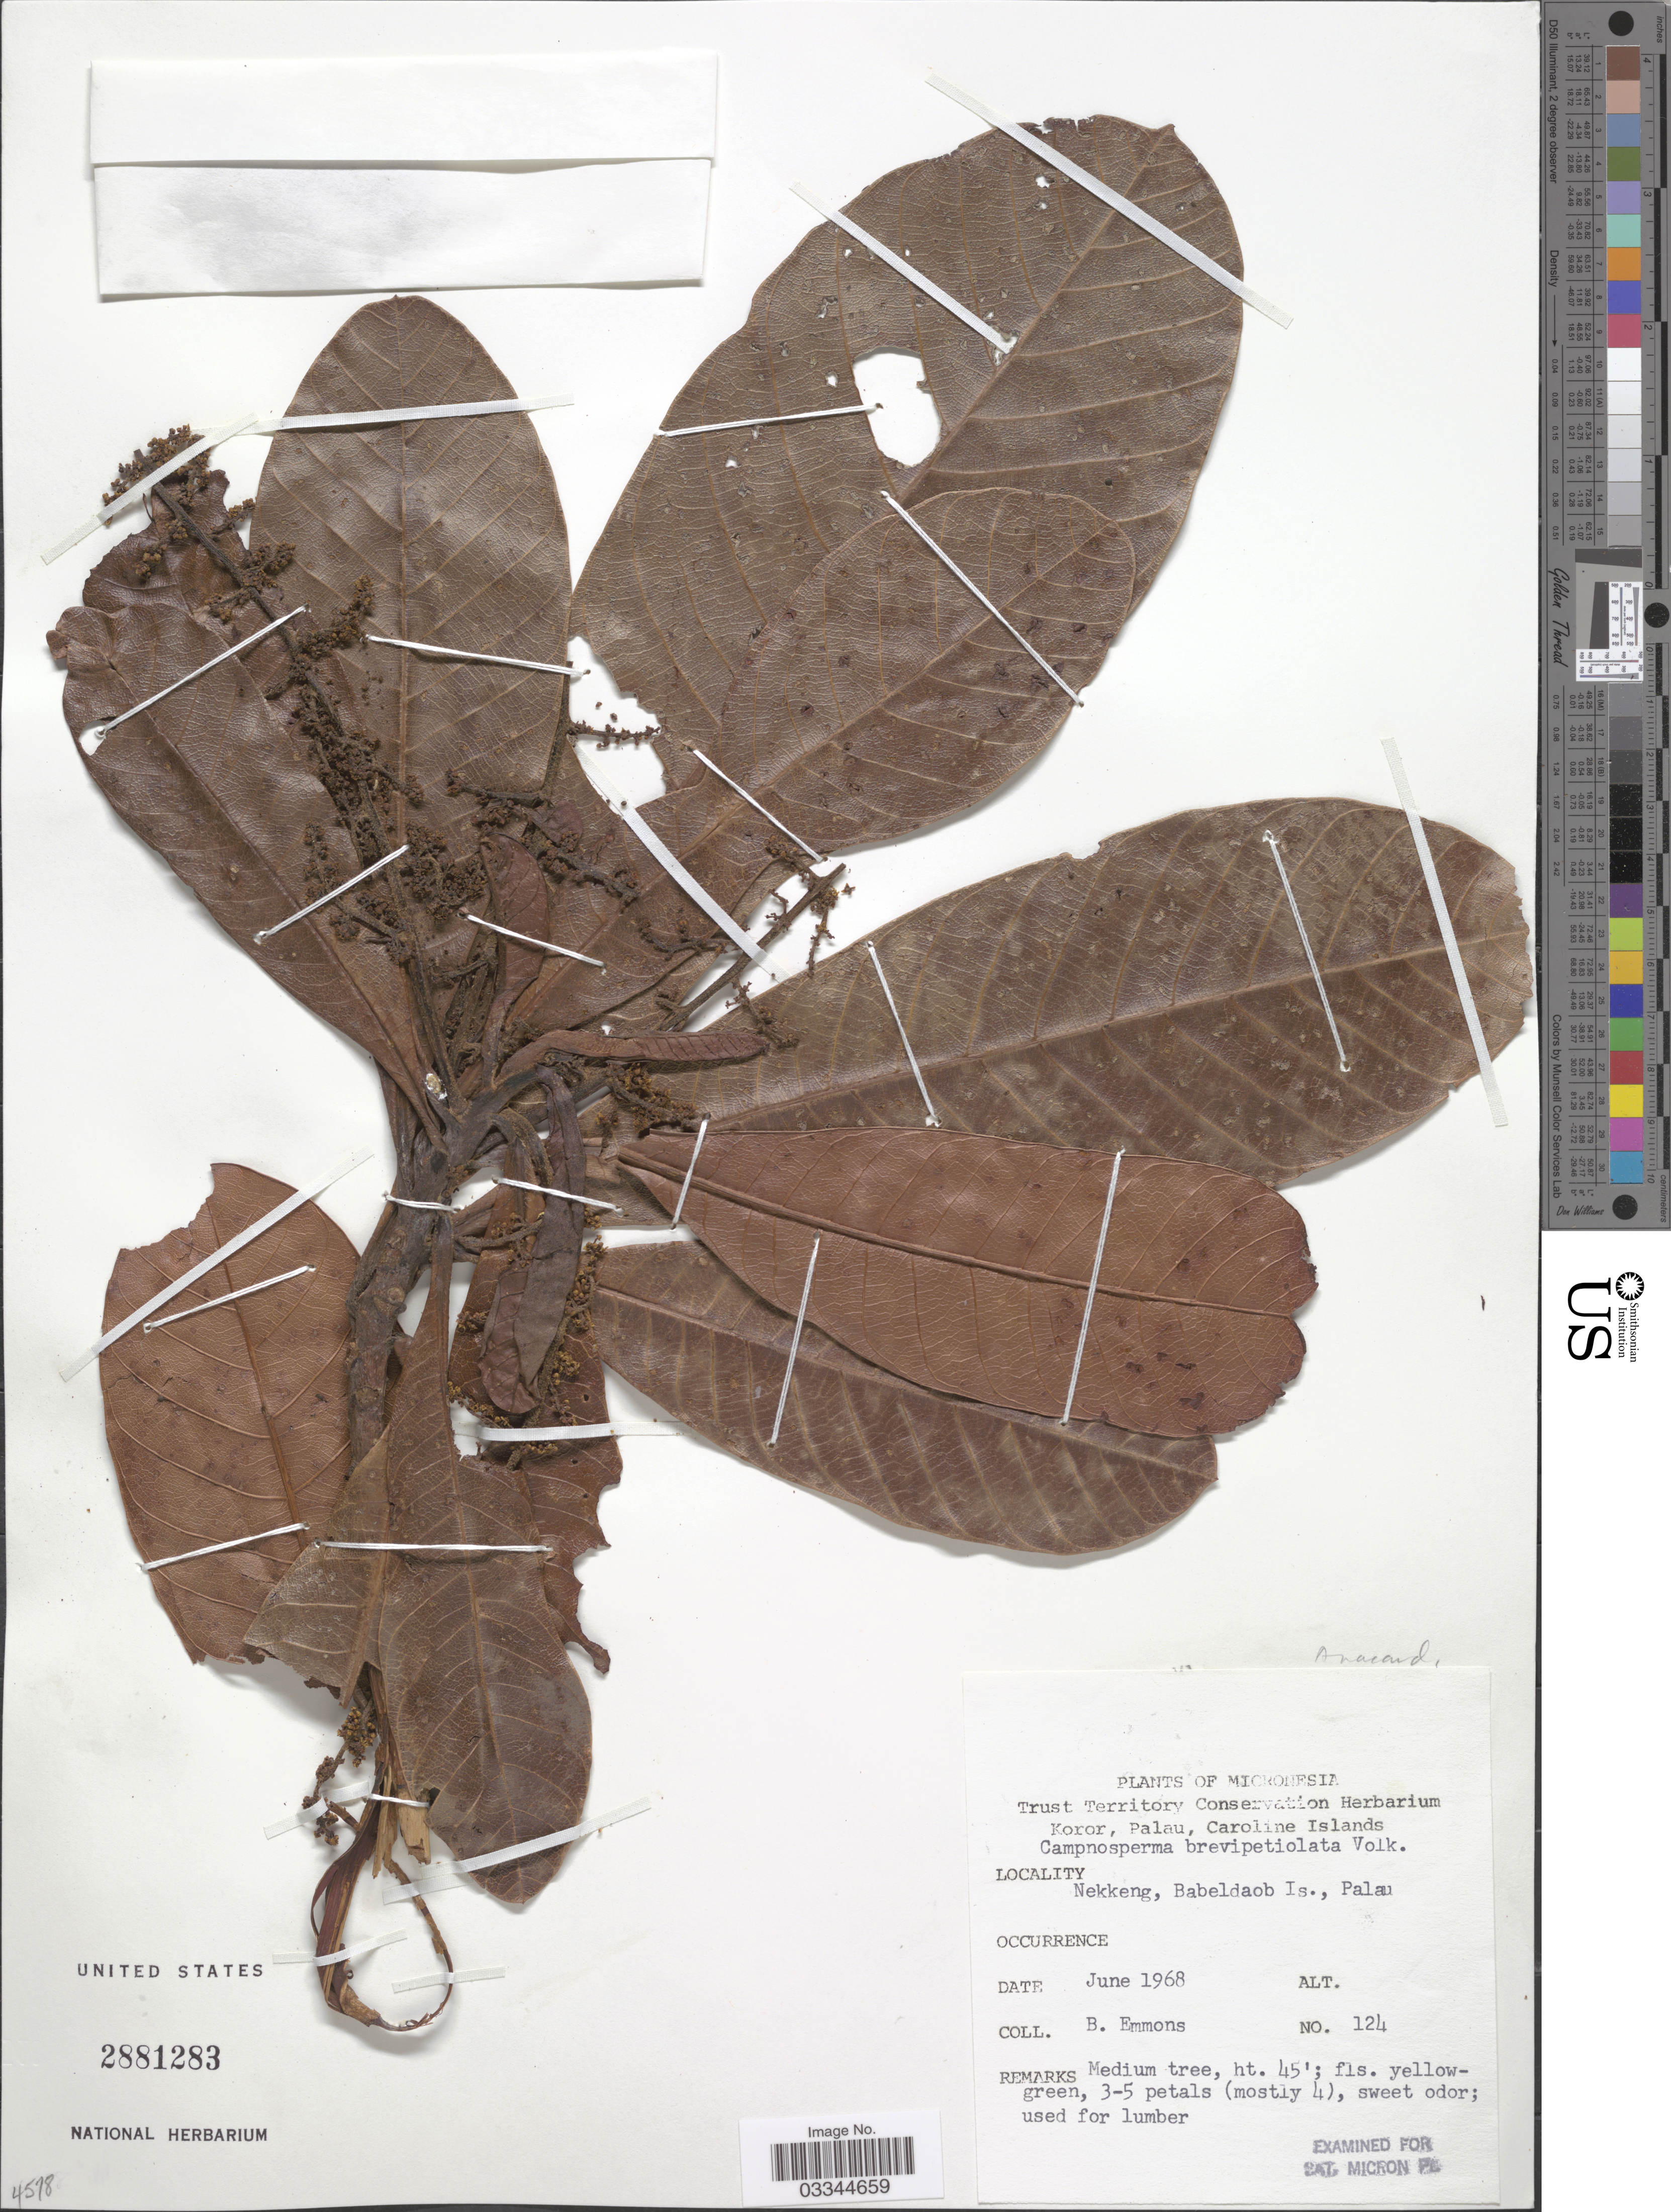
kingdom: Plantae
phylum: Tracheophyta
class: Magnoliopsida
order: Sapindales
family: Anacardiaceae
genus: Campnosperma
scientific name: Campnosperma brevipetiolatum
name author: Volk.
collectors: B. Emmons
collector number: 124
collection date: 1968-06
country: Palau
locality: Micronesia, Nekkeng, Babeldaob Is., Palau.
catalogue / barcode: US 2881283